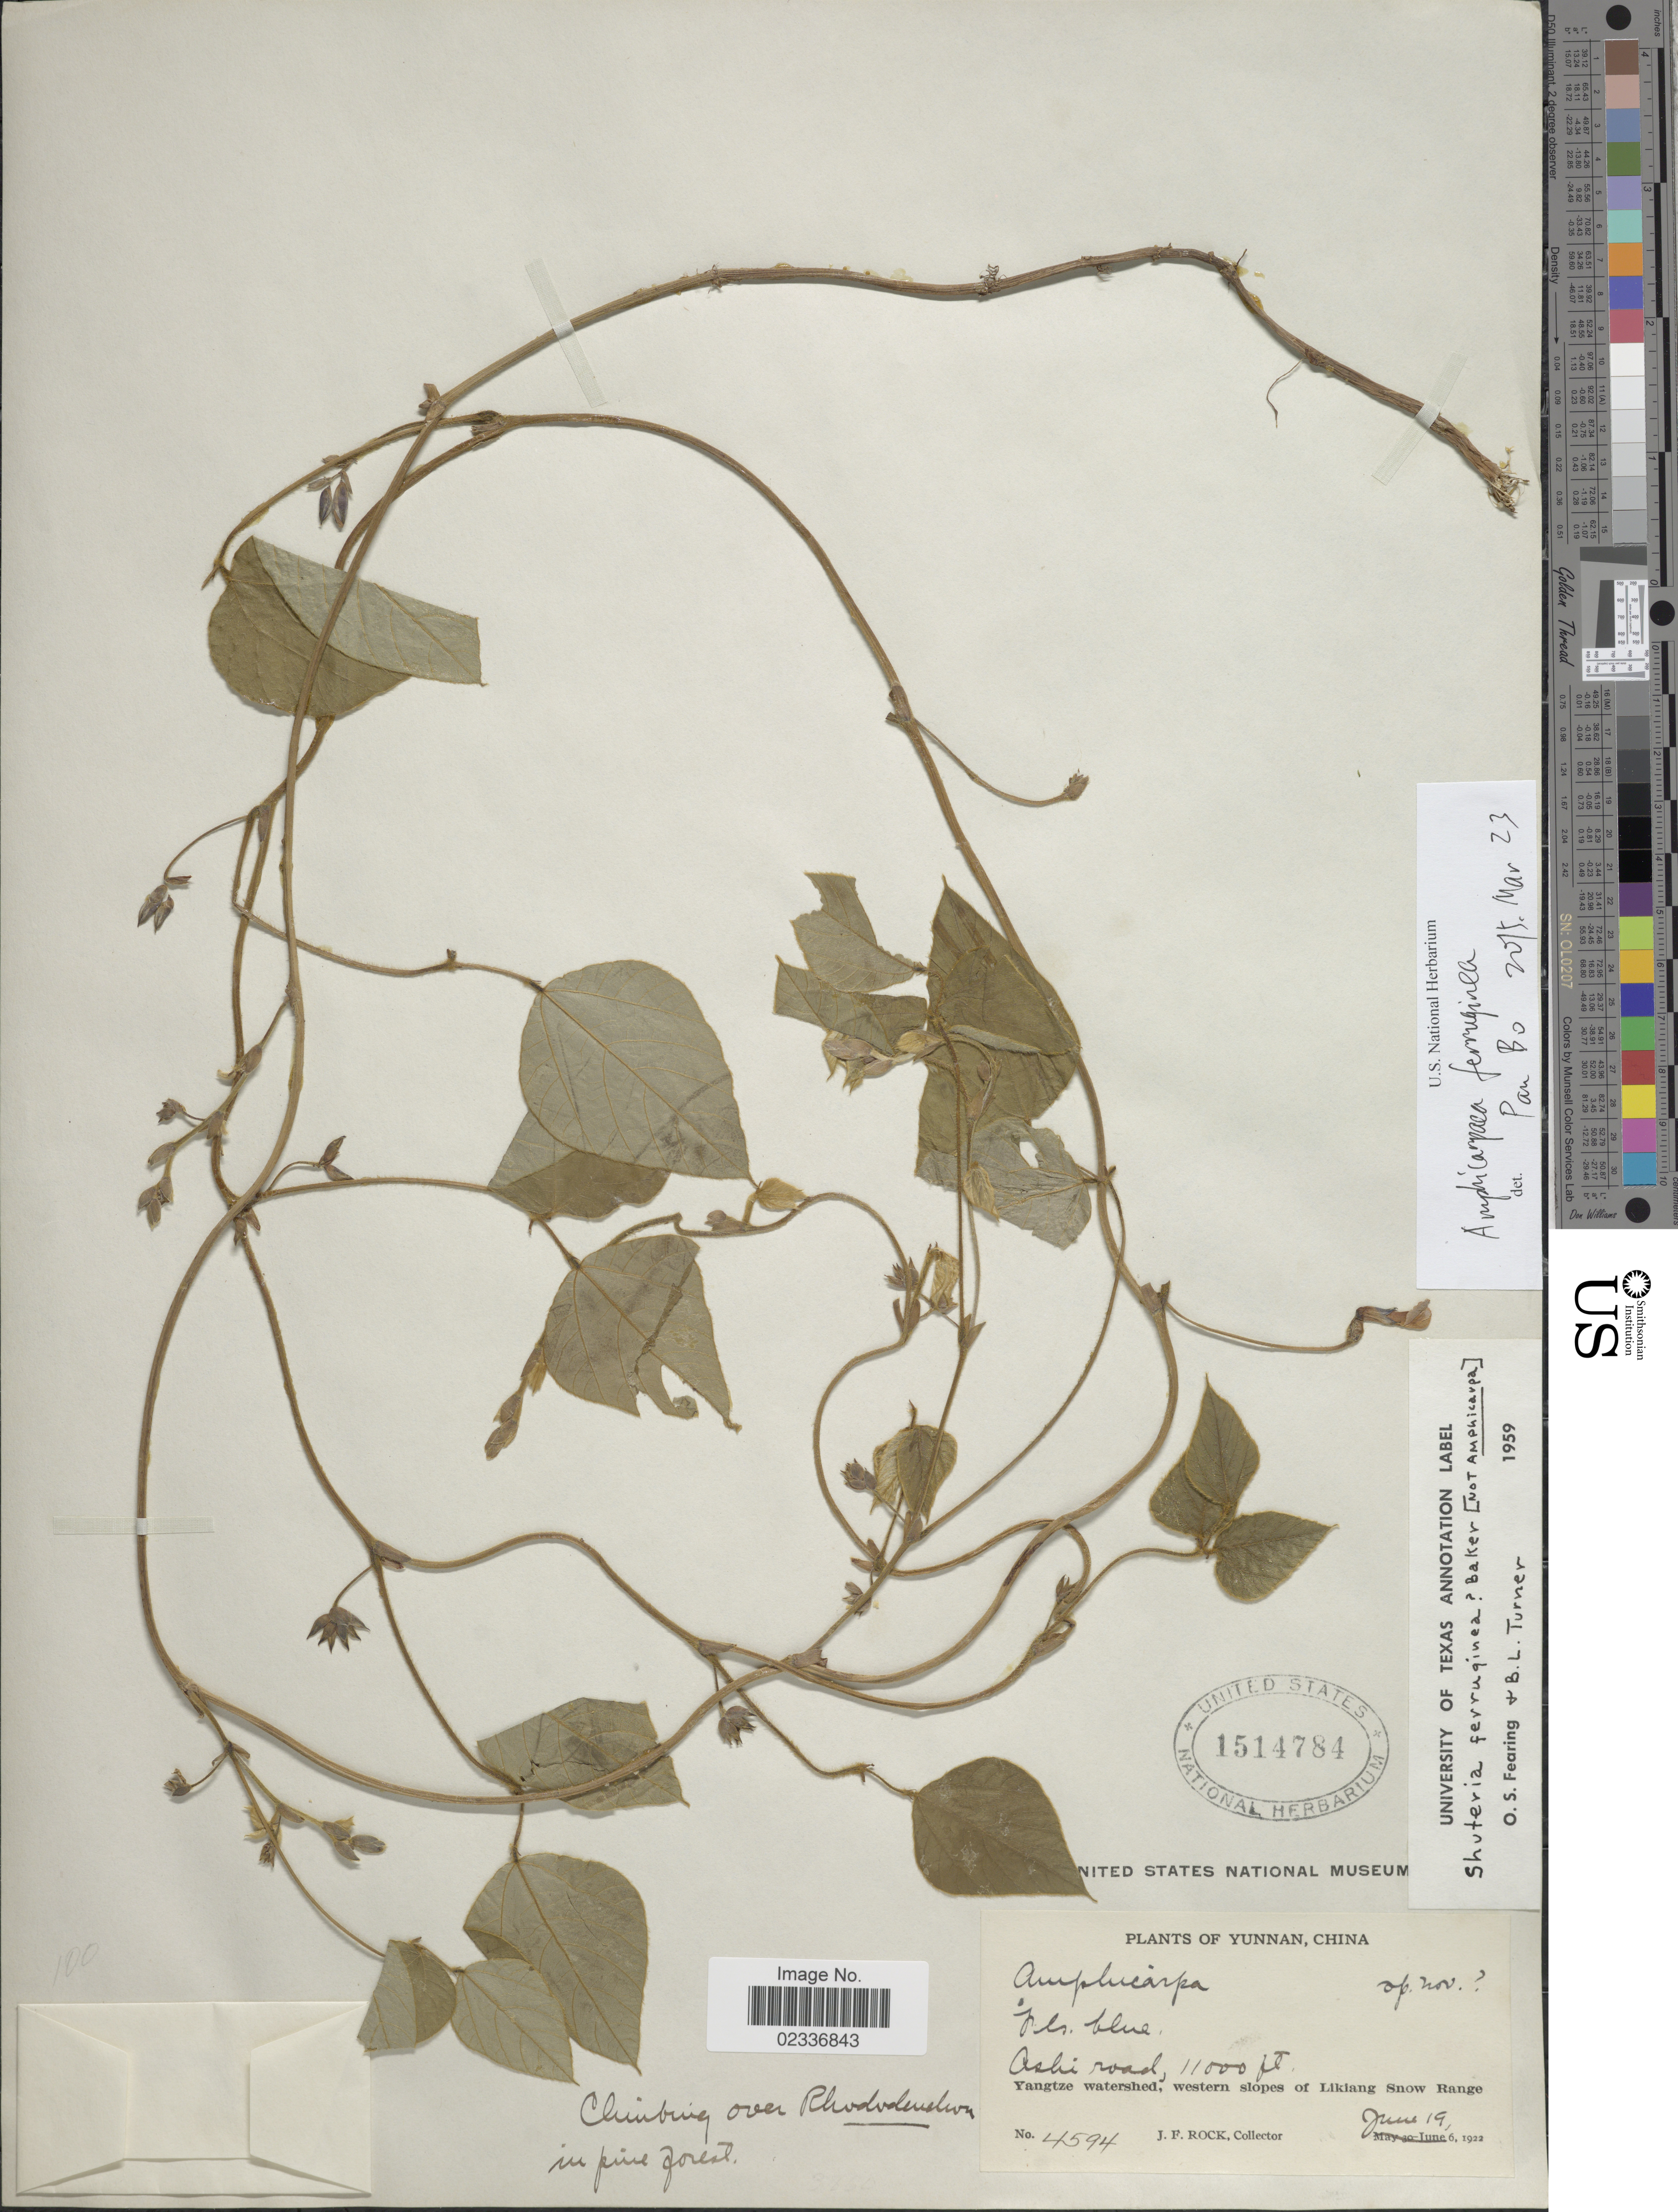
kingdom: Plantae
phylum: Tracheophyta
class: Magnoliopsida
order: Fabales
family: Fabaceae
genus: Amphicarpaea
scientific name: Amphicarpaea ferruginea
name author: Benth.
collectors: J. Rock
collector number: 4594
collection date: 1922-06-19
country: China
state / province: Yunnan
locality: Ashi road, Yangtze watershed, western slopes of Likiang Snow Range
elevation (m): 3353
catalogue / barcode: US 1514784